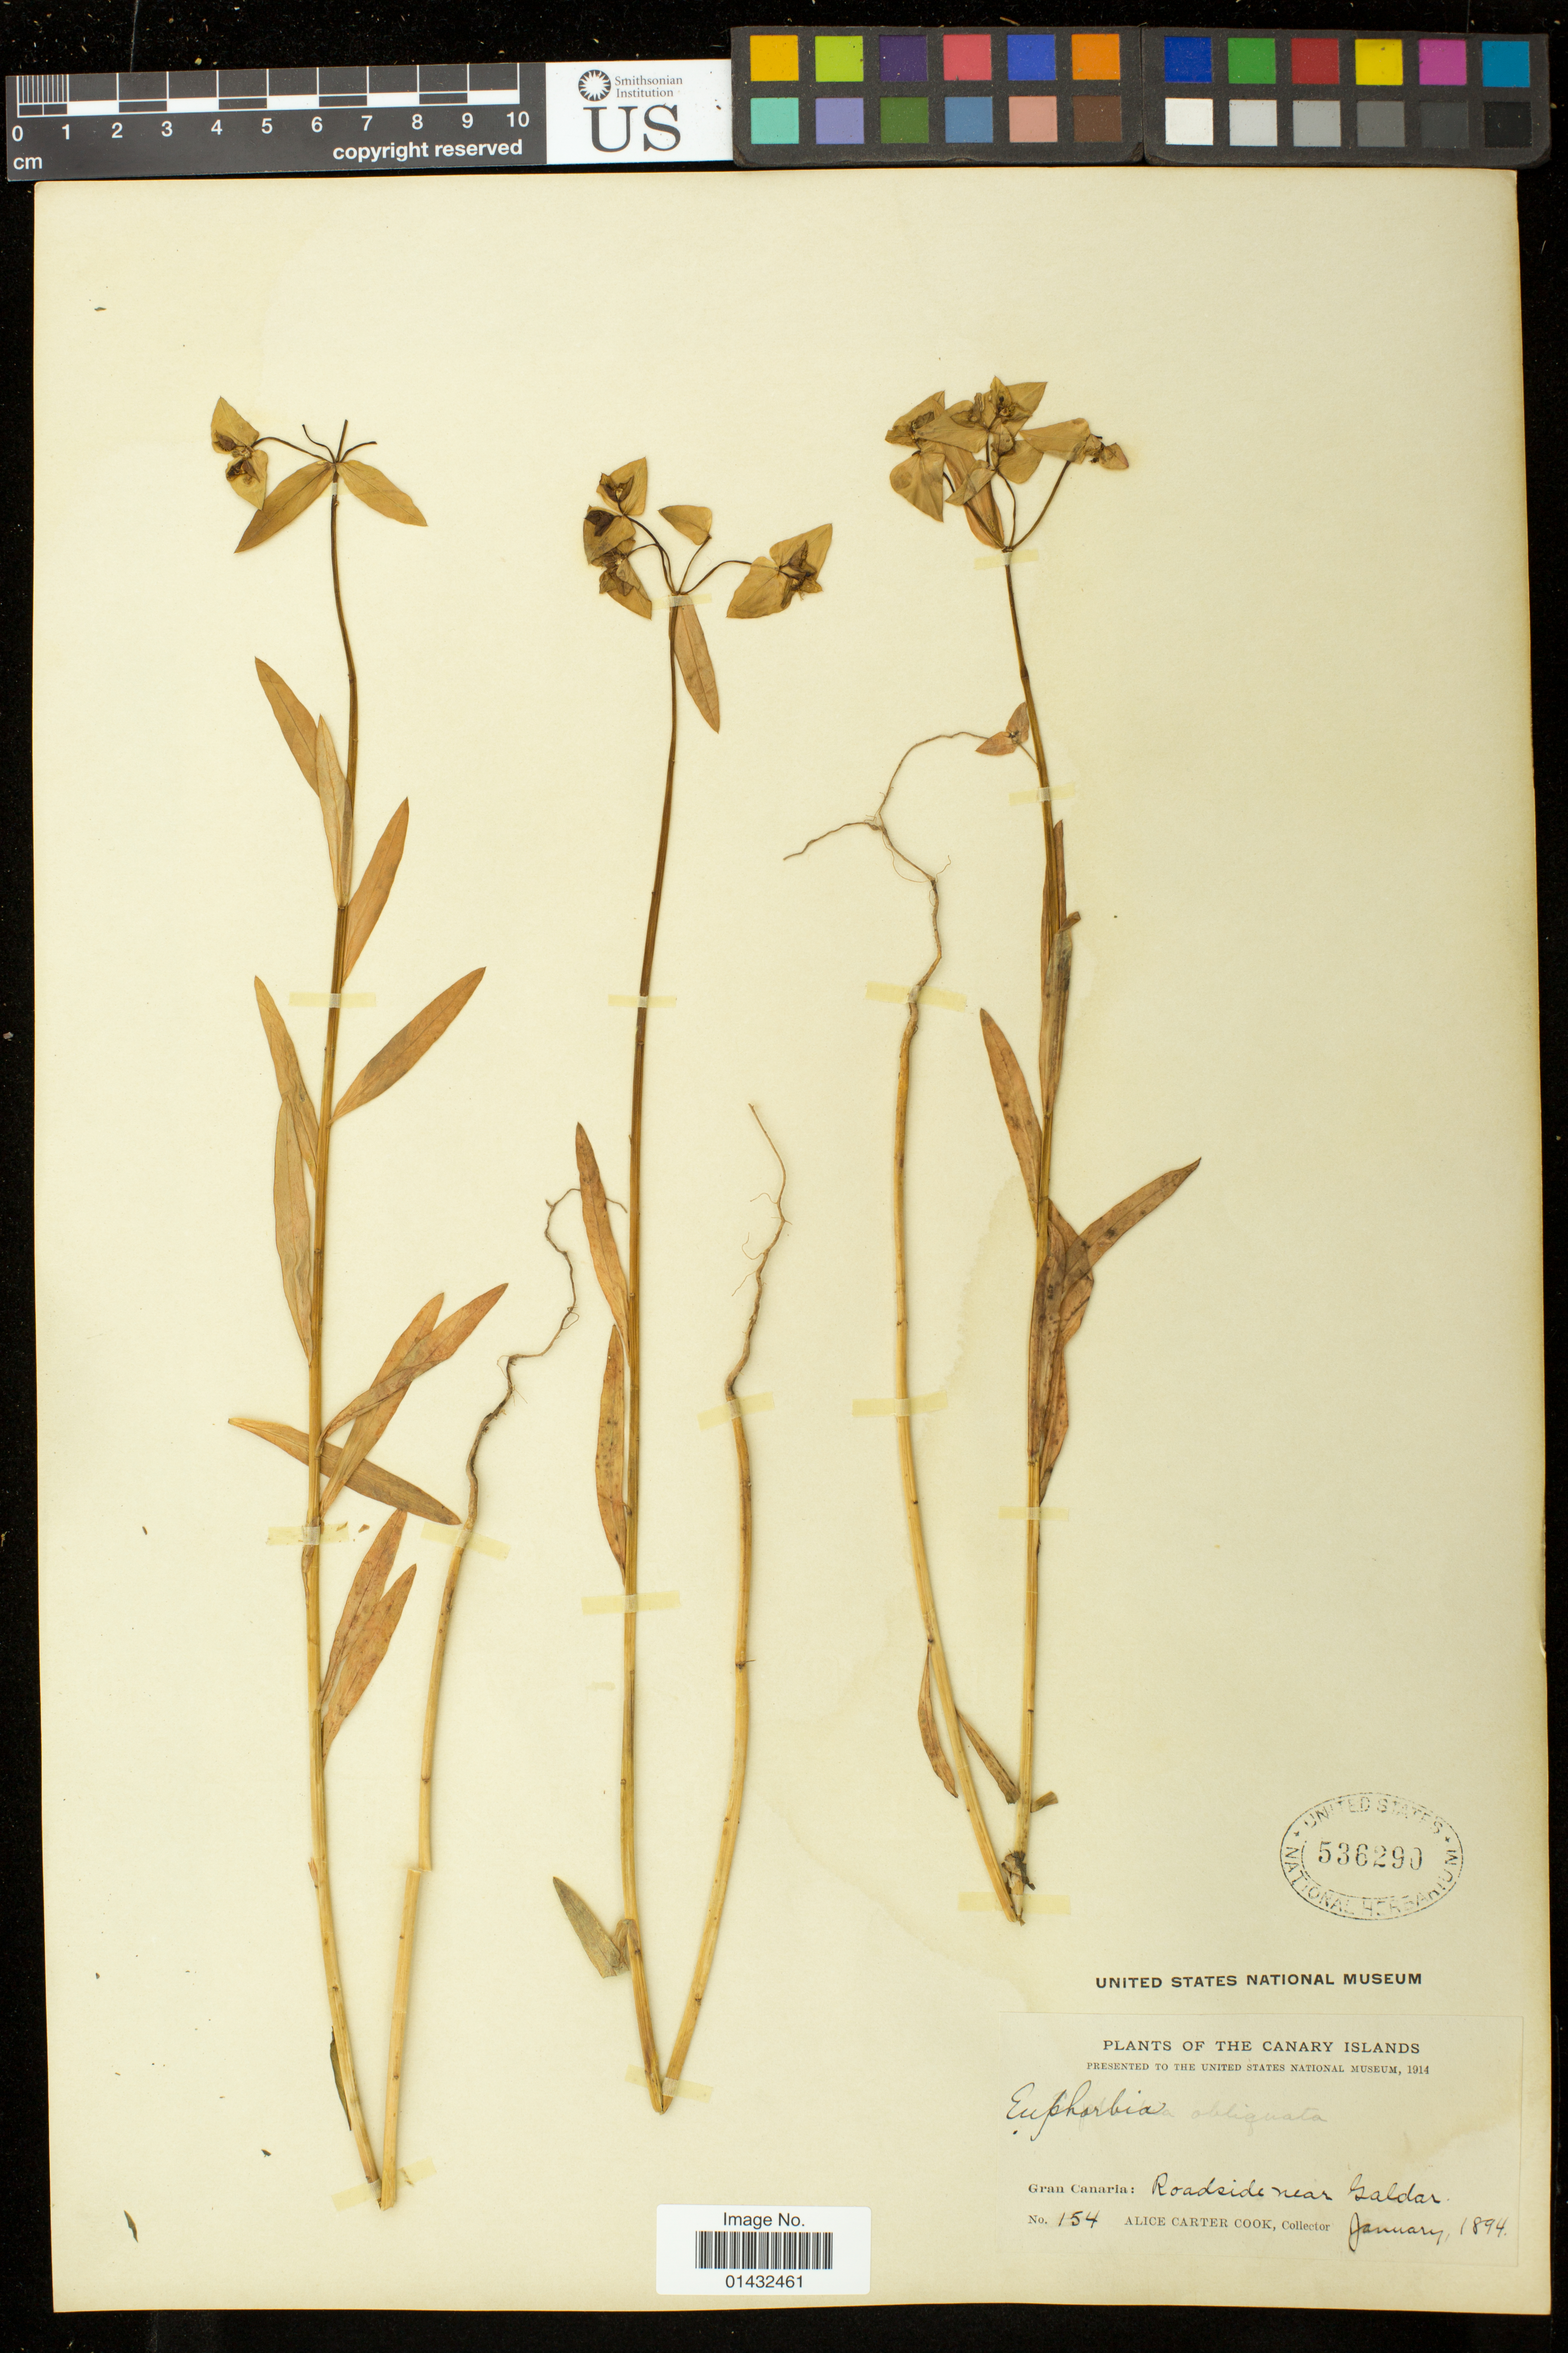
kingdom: Plantae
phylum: Tracheophyta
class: Magnoliopsida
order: Malpighiales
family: Euphorbiaceae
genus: Euphorbia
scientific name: Euphorbia sp.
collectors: Alice C. Cook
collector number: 154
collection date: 1894-01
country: Spain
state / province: Canarias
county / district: Las Palmas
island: Grand Canary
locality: Gran Canaria: near Galdar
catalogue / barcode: US 536290